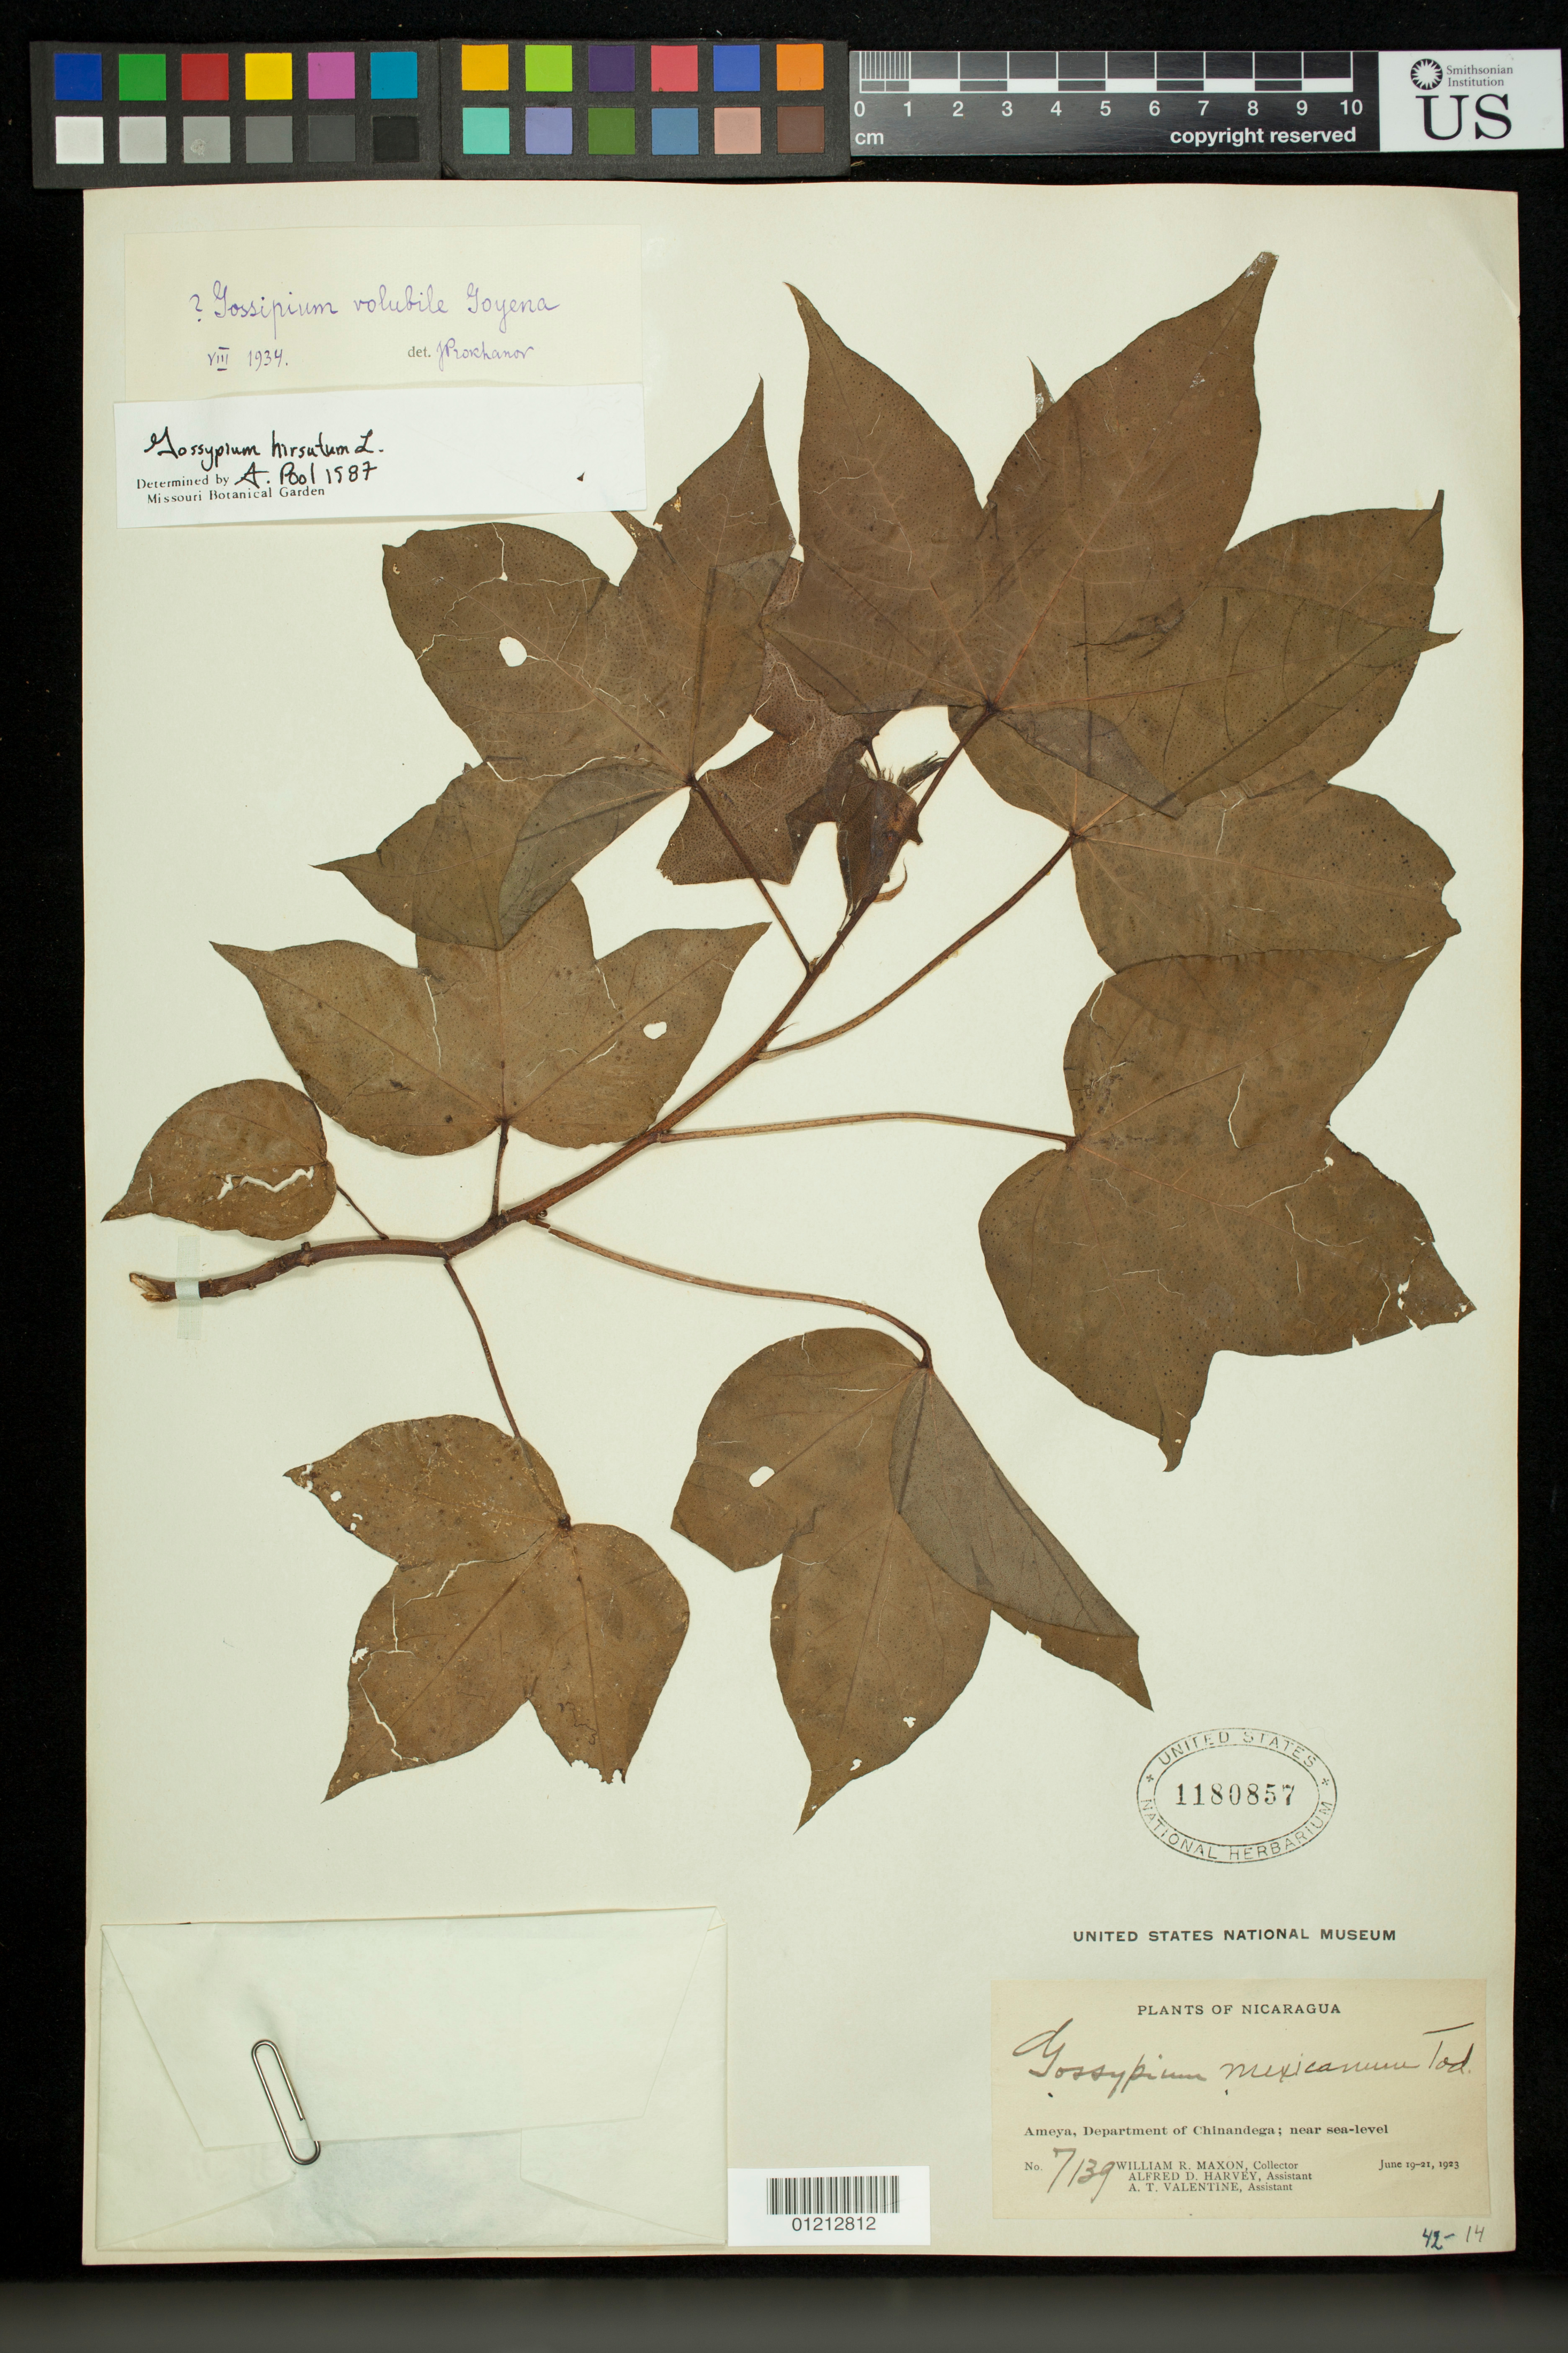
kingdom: Plantae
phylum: Tracheophyta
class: Magnoliopsida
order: Malvales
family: Malvaceae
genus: Gossypium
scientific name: Gossypium hirsutum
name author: L.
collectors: W. R. Maxon, A. D. Harvey & A. Valentine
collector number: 7139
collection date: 1923-06-19/1923-06-21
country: Nicaragua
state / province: Chinandega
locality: Ameya, near sea level.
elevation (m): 0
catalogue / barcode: US 1180857